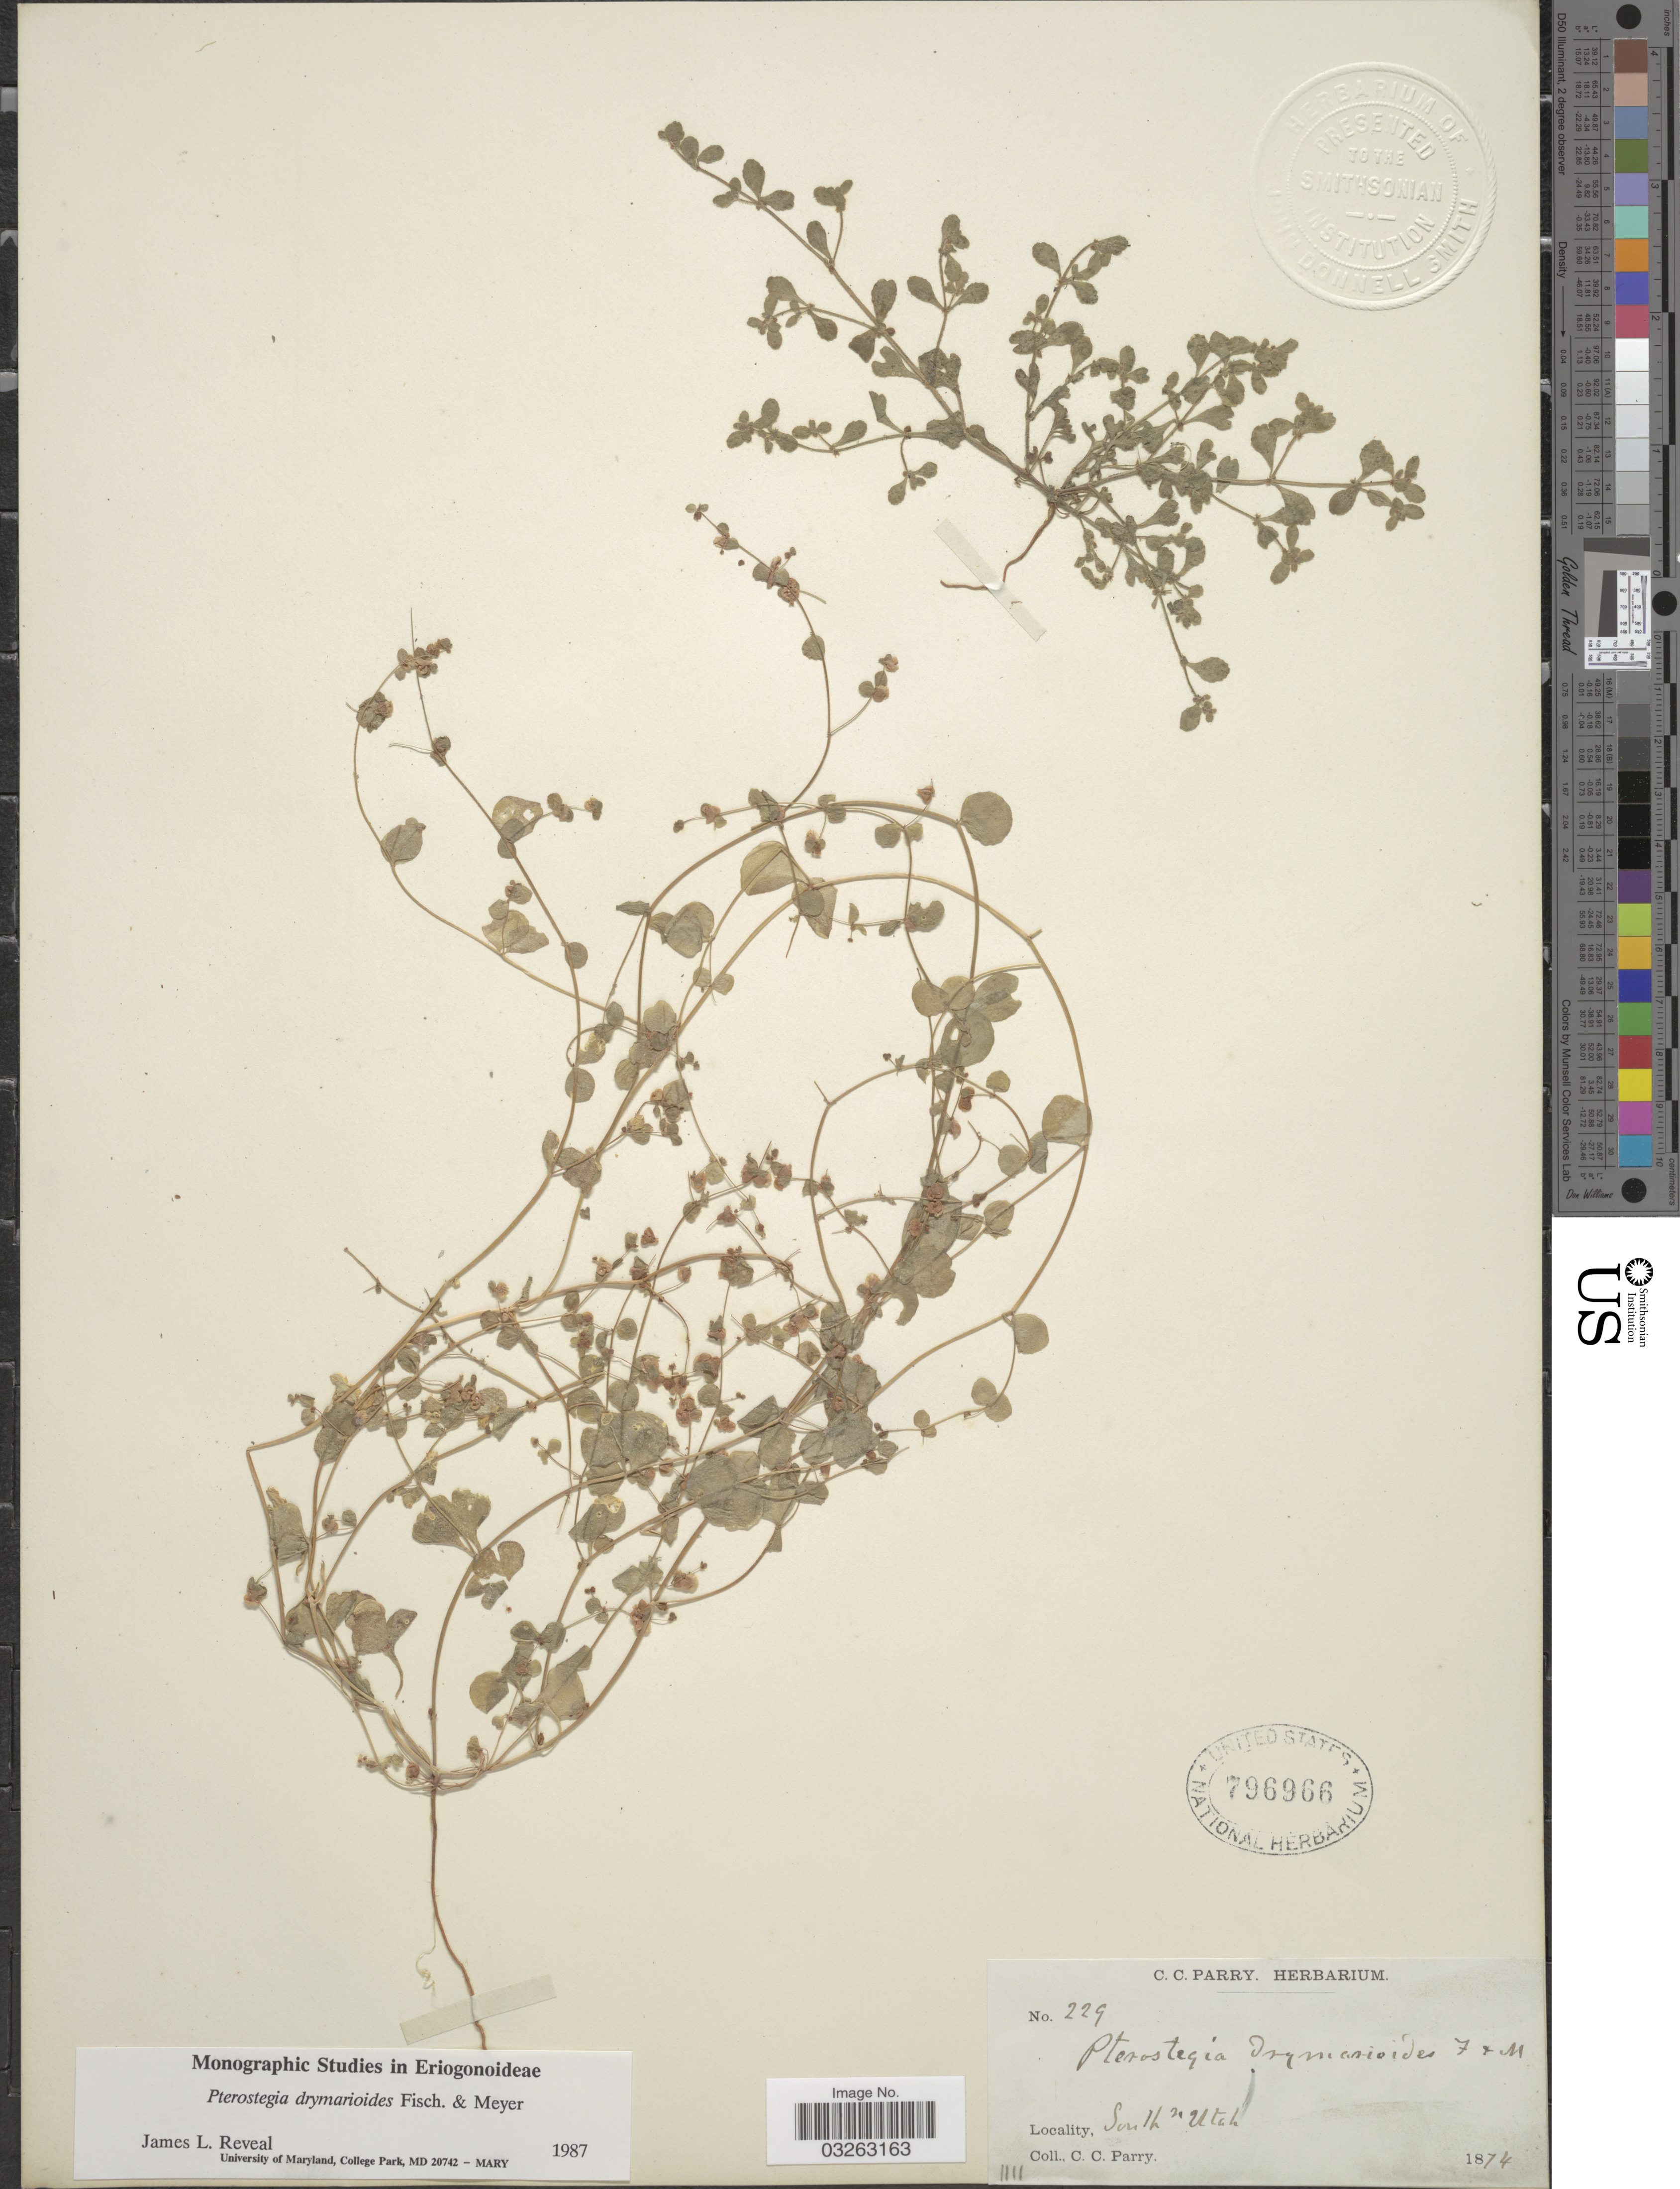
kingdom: Plantae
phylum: Tracheophyta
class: Magnoliopsida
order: Caryophyllales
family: Polygonaceae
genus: Pterostegia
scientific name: Pterostegia drymarioides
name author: Fisch. & C.A. Mey.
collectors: C. C. Parry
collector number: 229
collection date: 1874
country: United States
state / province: Utah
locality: Southn Utah.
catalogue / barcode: US 796966